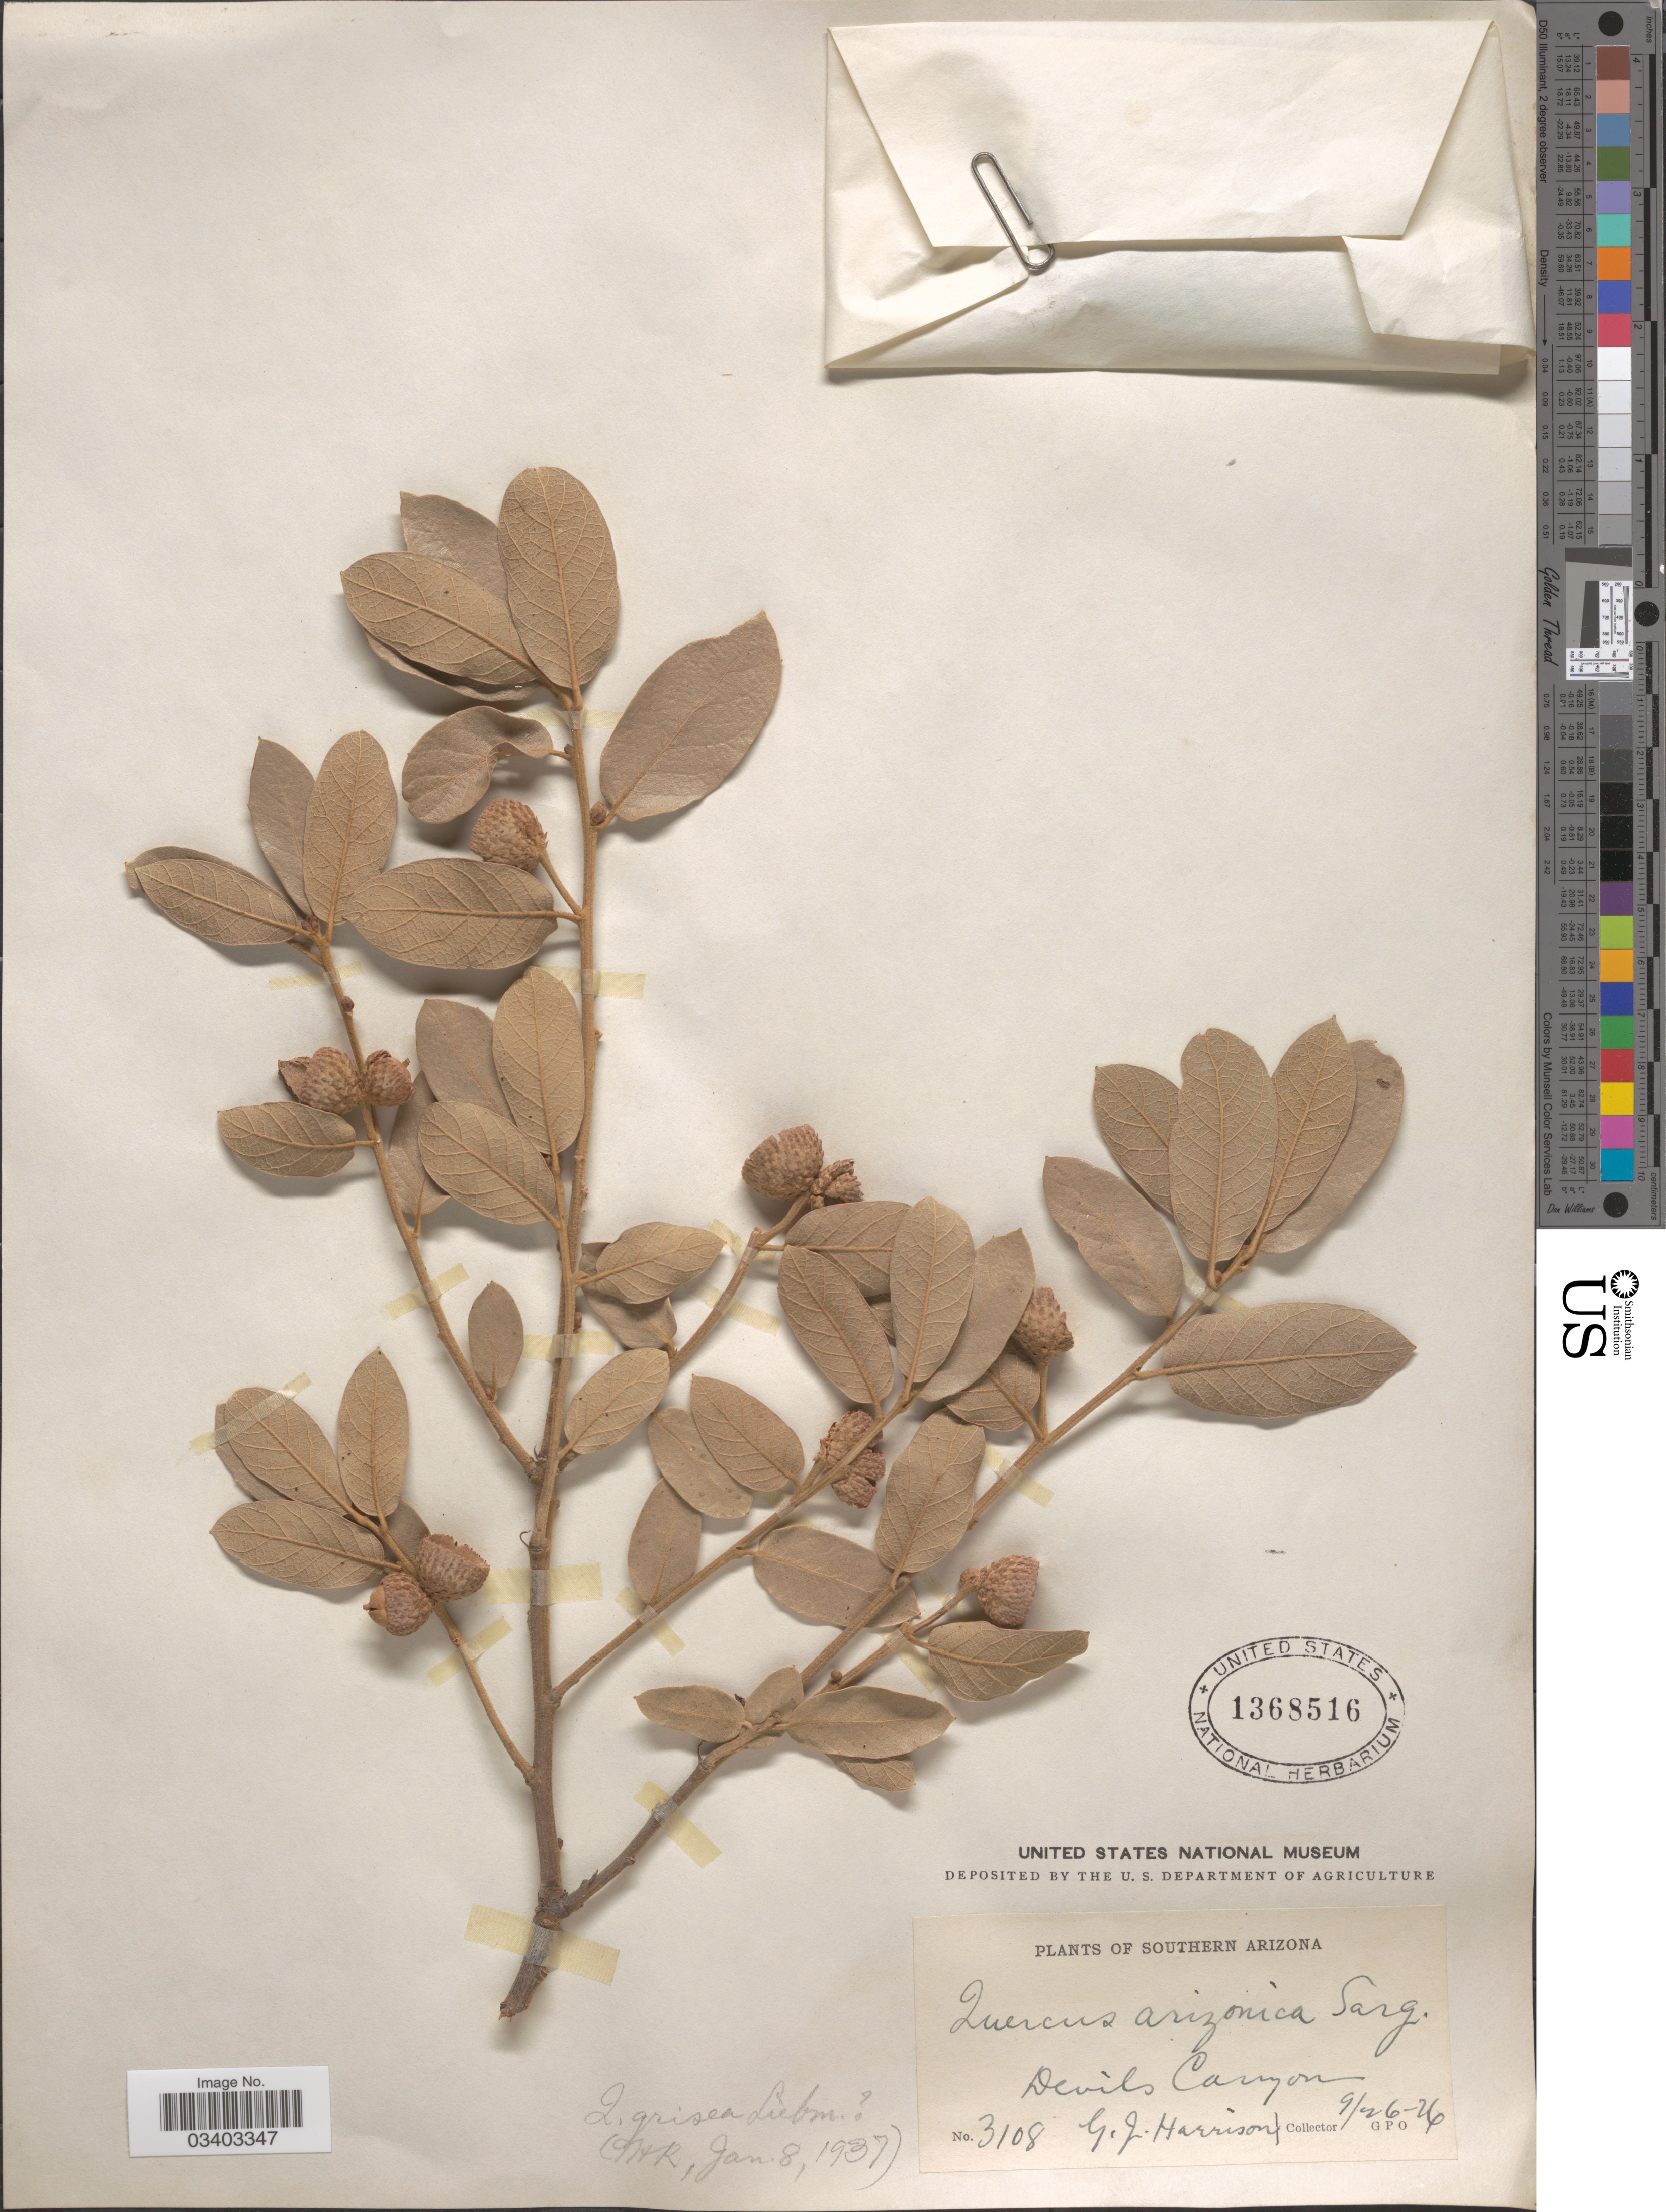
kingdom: Plantae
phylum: Tracheophyta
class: Magnoliopsida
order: Fagales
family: Fagaceae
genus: Quercus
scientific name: Quercus arizonica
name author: Sarg.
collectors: G. J. Harrison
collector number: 3108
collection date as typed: Transcribed d/m/y: 26/9/26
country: United States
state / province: Arizona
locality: Southern Arizona. Devils Canyon.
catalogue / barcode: US 1368516